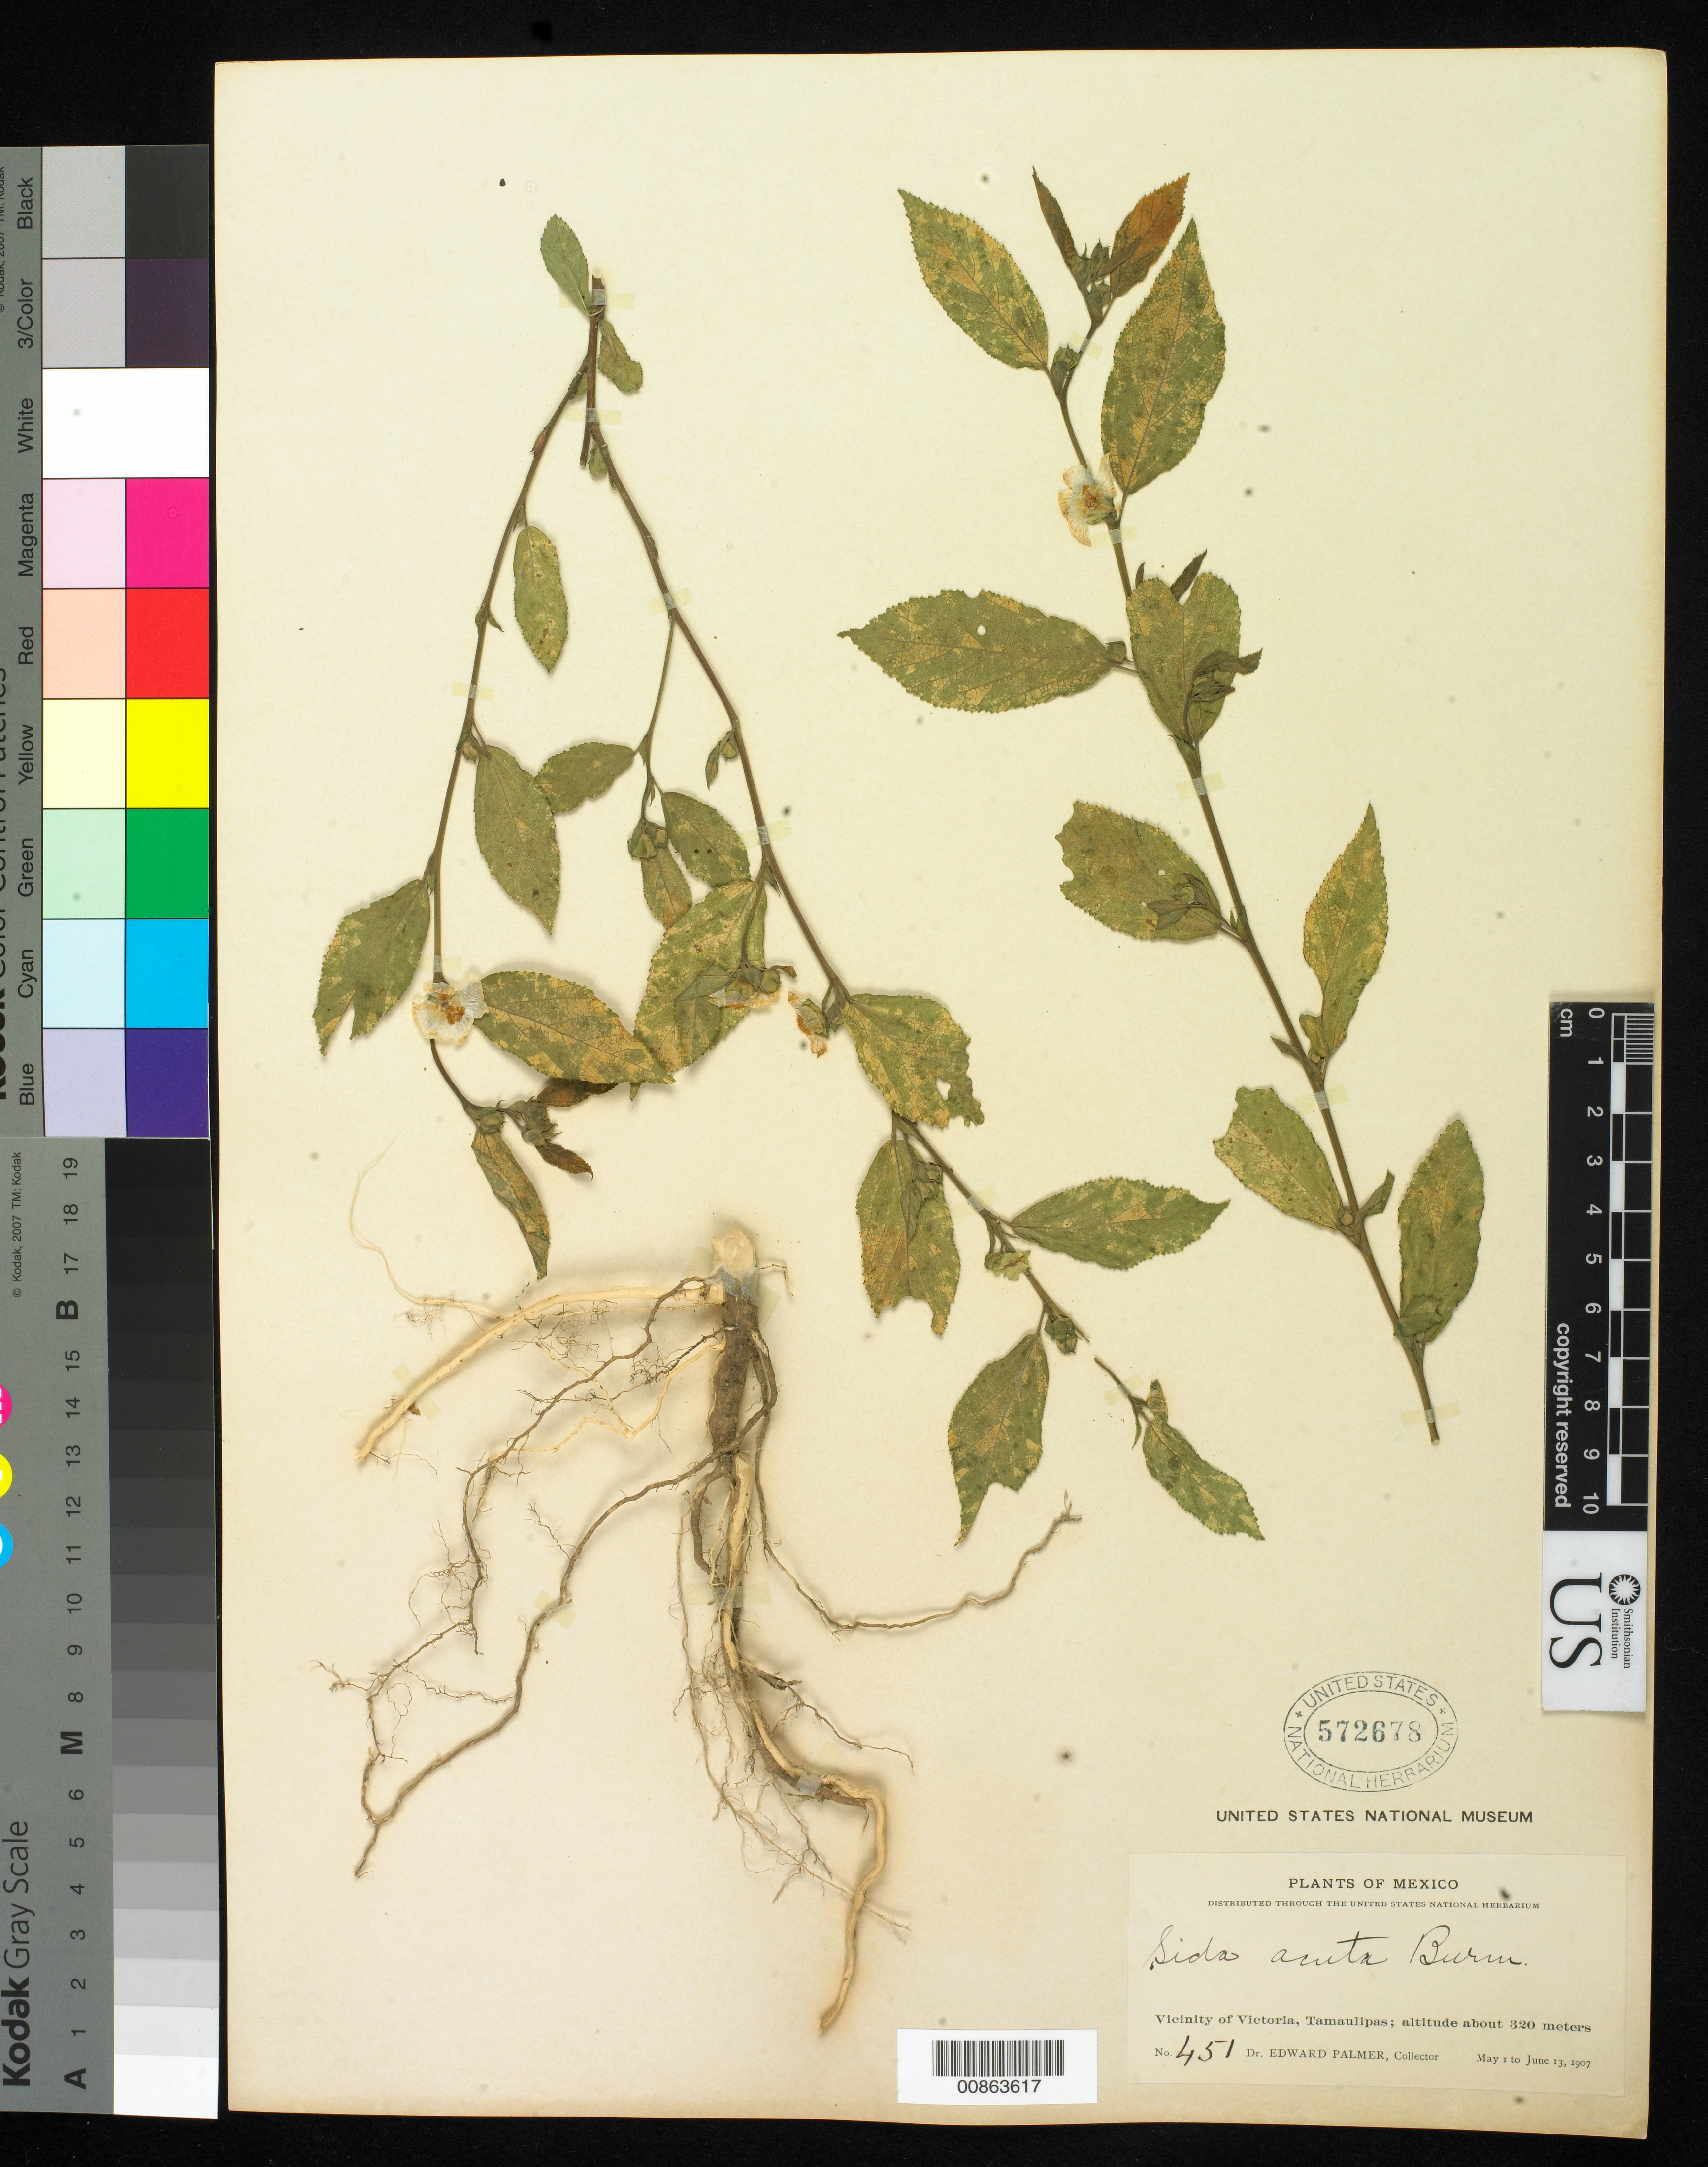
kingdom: Plantae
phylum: Tracheophyta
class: Magnoliopsida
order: Malvales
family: Malvaceae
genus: Sida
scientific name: Sida acuta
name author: Burm. f.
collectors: E. Palmer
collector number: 451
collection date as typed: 01 May 1907 to 13 Jun 1907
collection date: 1907-05-01/1907-06-13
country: Mexico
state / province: Tamaulipas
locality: Vicinity of Victoria.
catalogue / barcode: US 572678